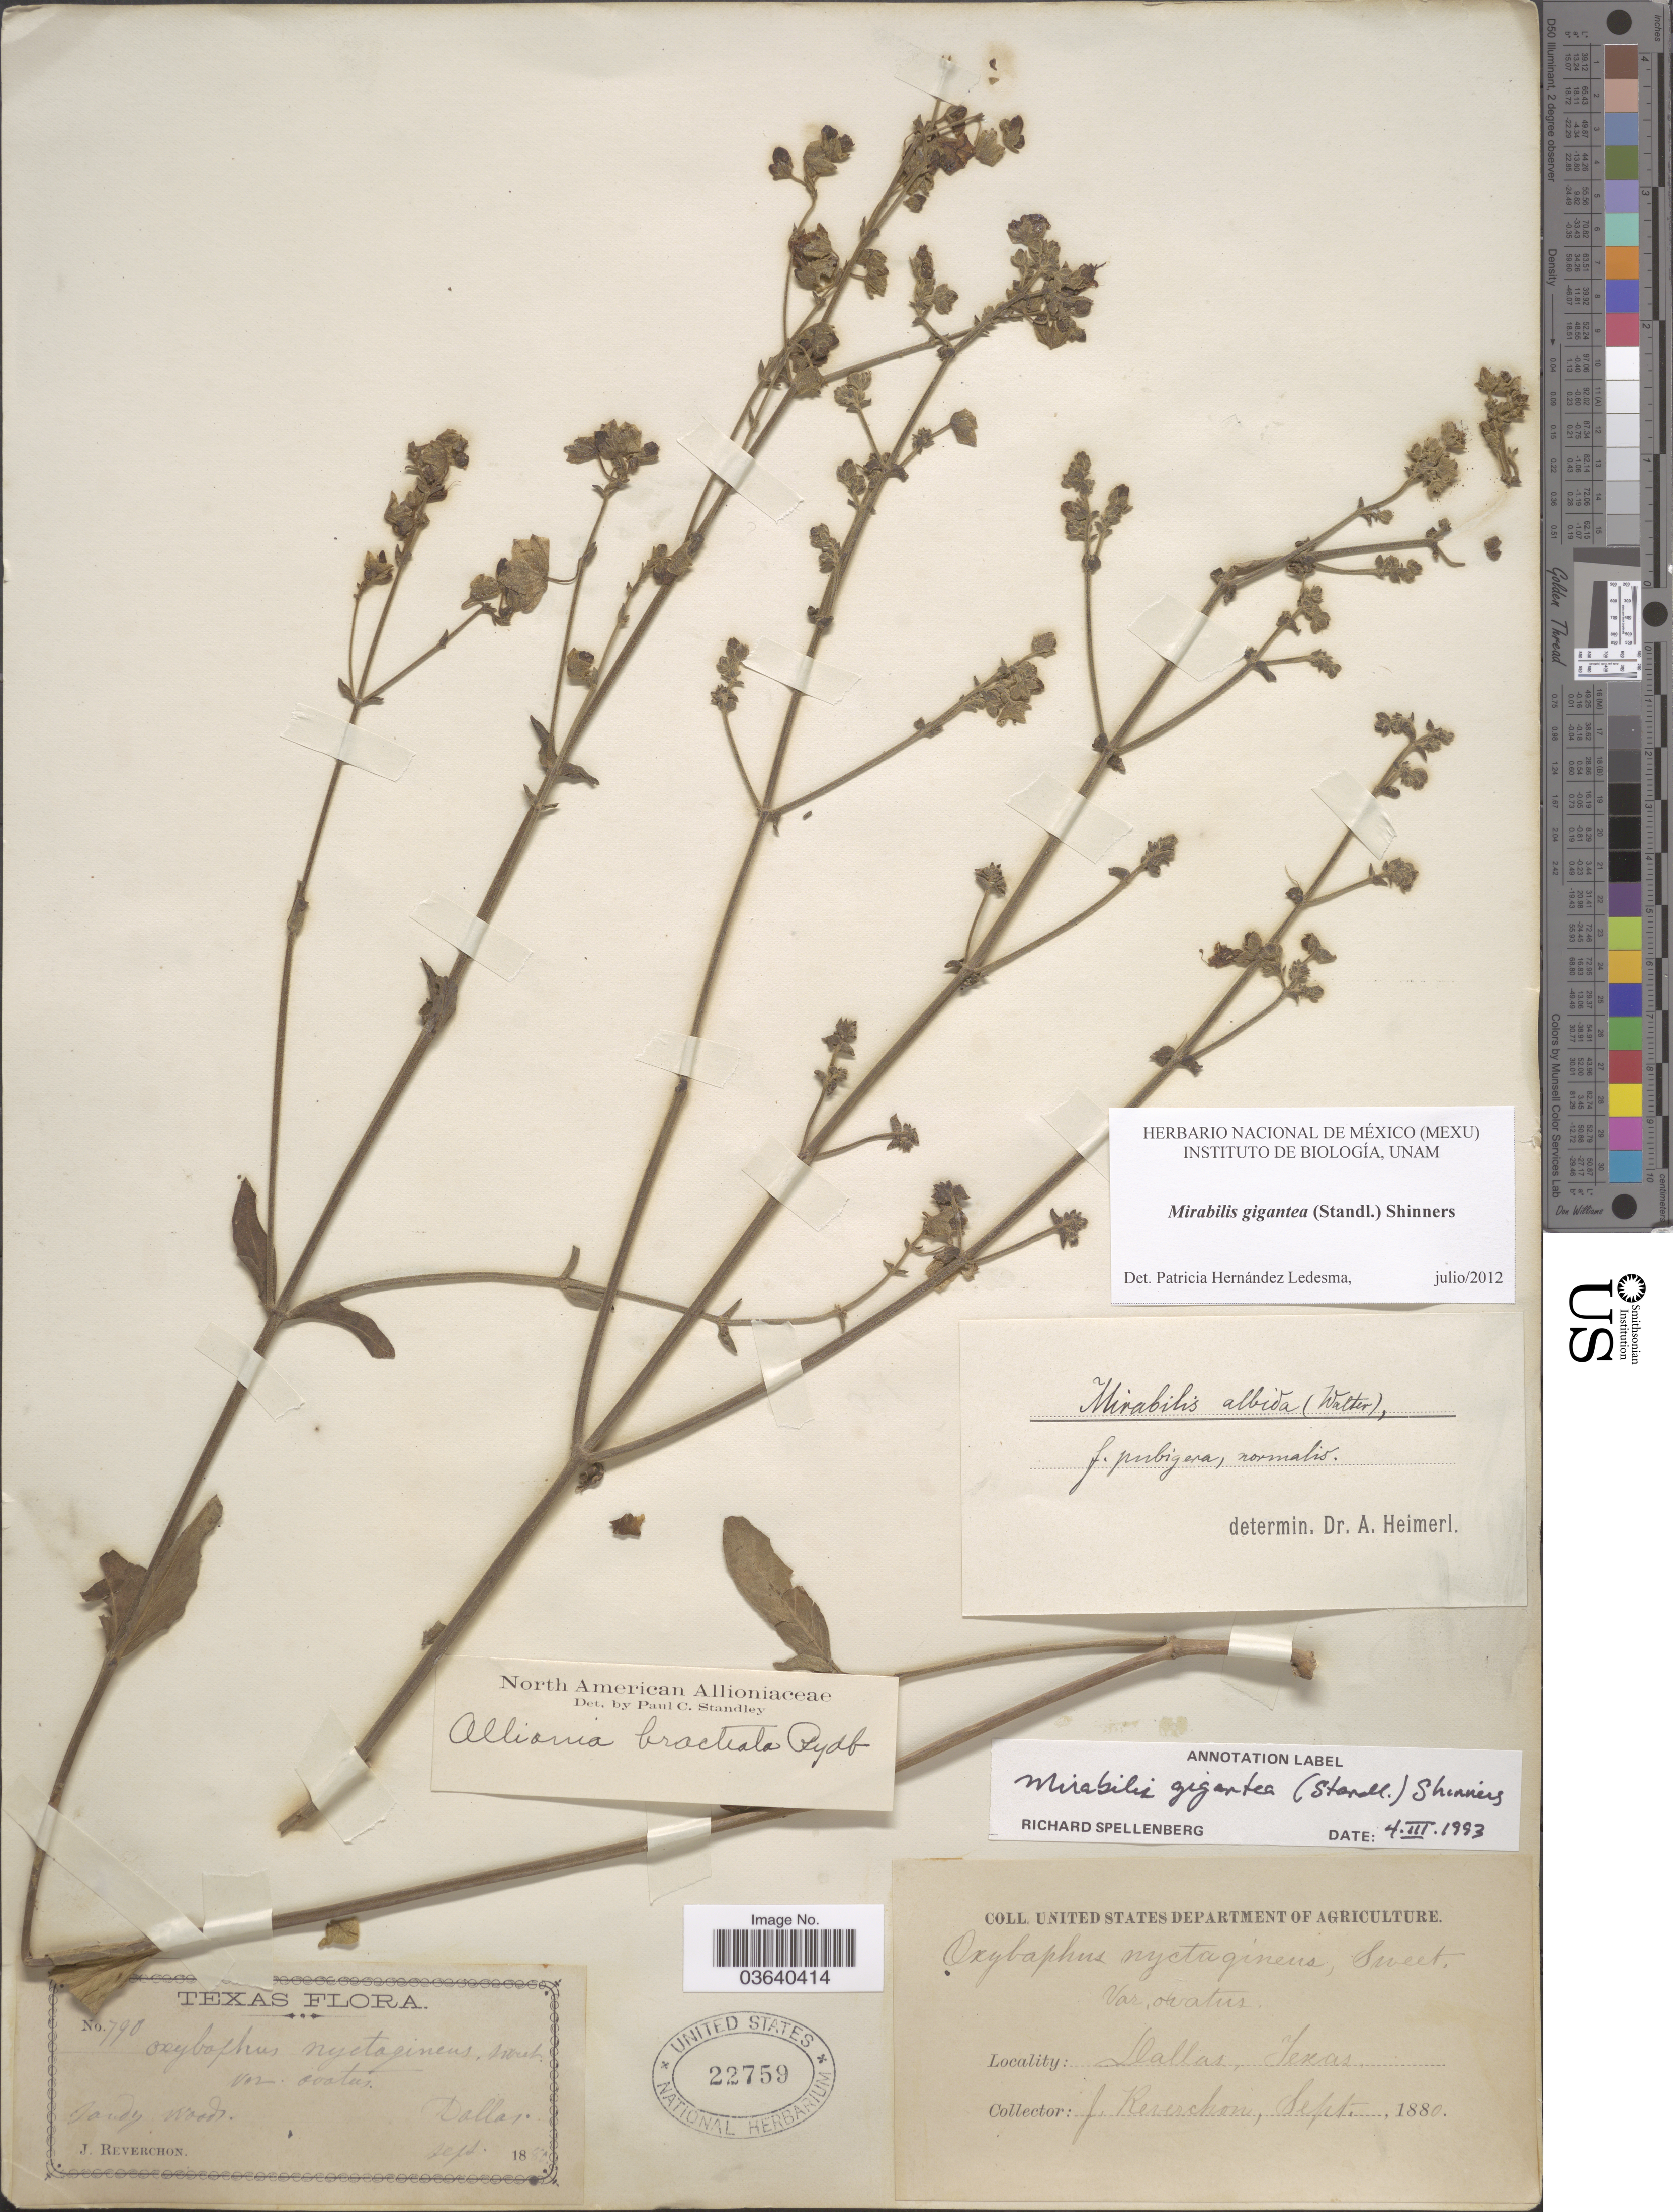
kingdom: Plantae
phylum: Tracheophyta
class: Magnoliopsida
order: Caryophyllales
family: Nyctaginaceae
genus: Mirabilis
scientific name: Mirabilis gigantea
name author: (Standl.) Shinners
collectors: J. Reverchon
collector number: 790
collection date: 1880-09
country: United States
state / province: Texas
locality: Dallas.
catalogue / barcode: US 22759